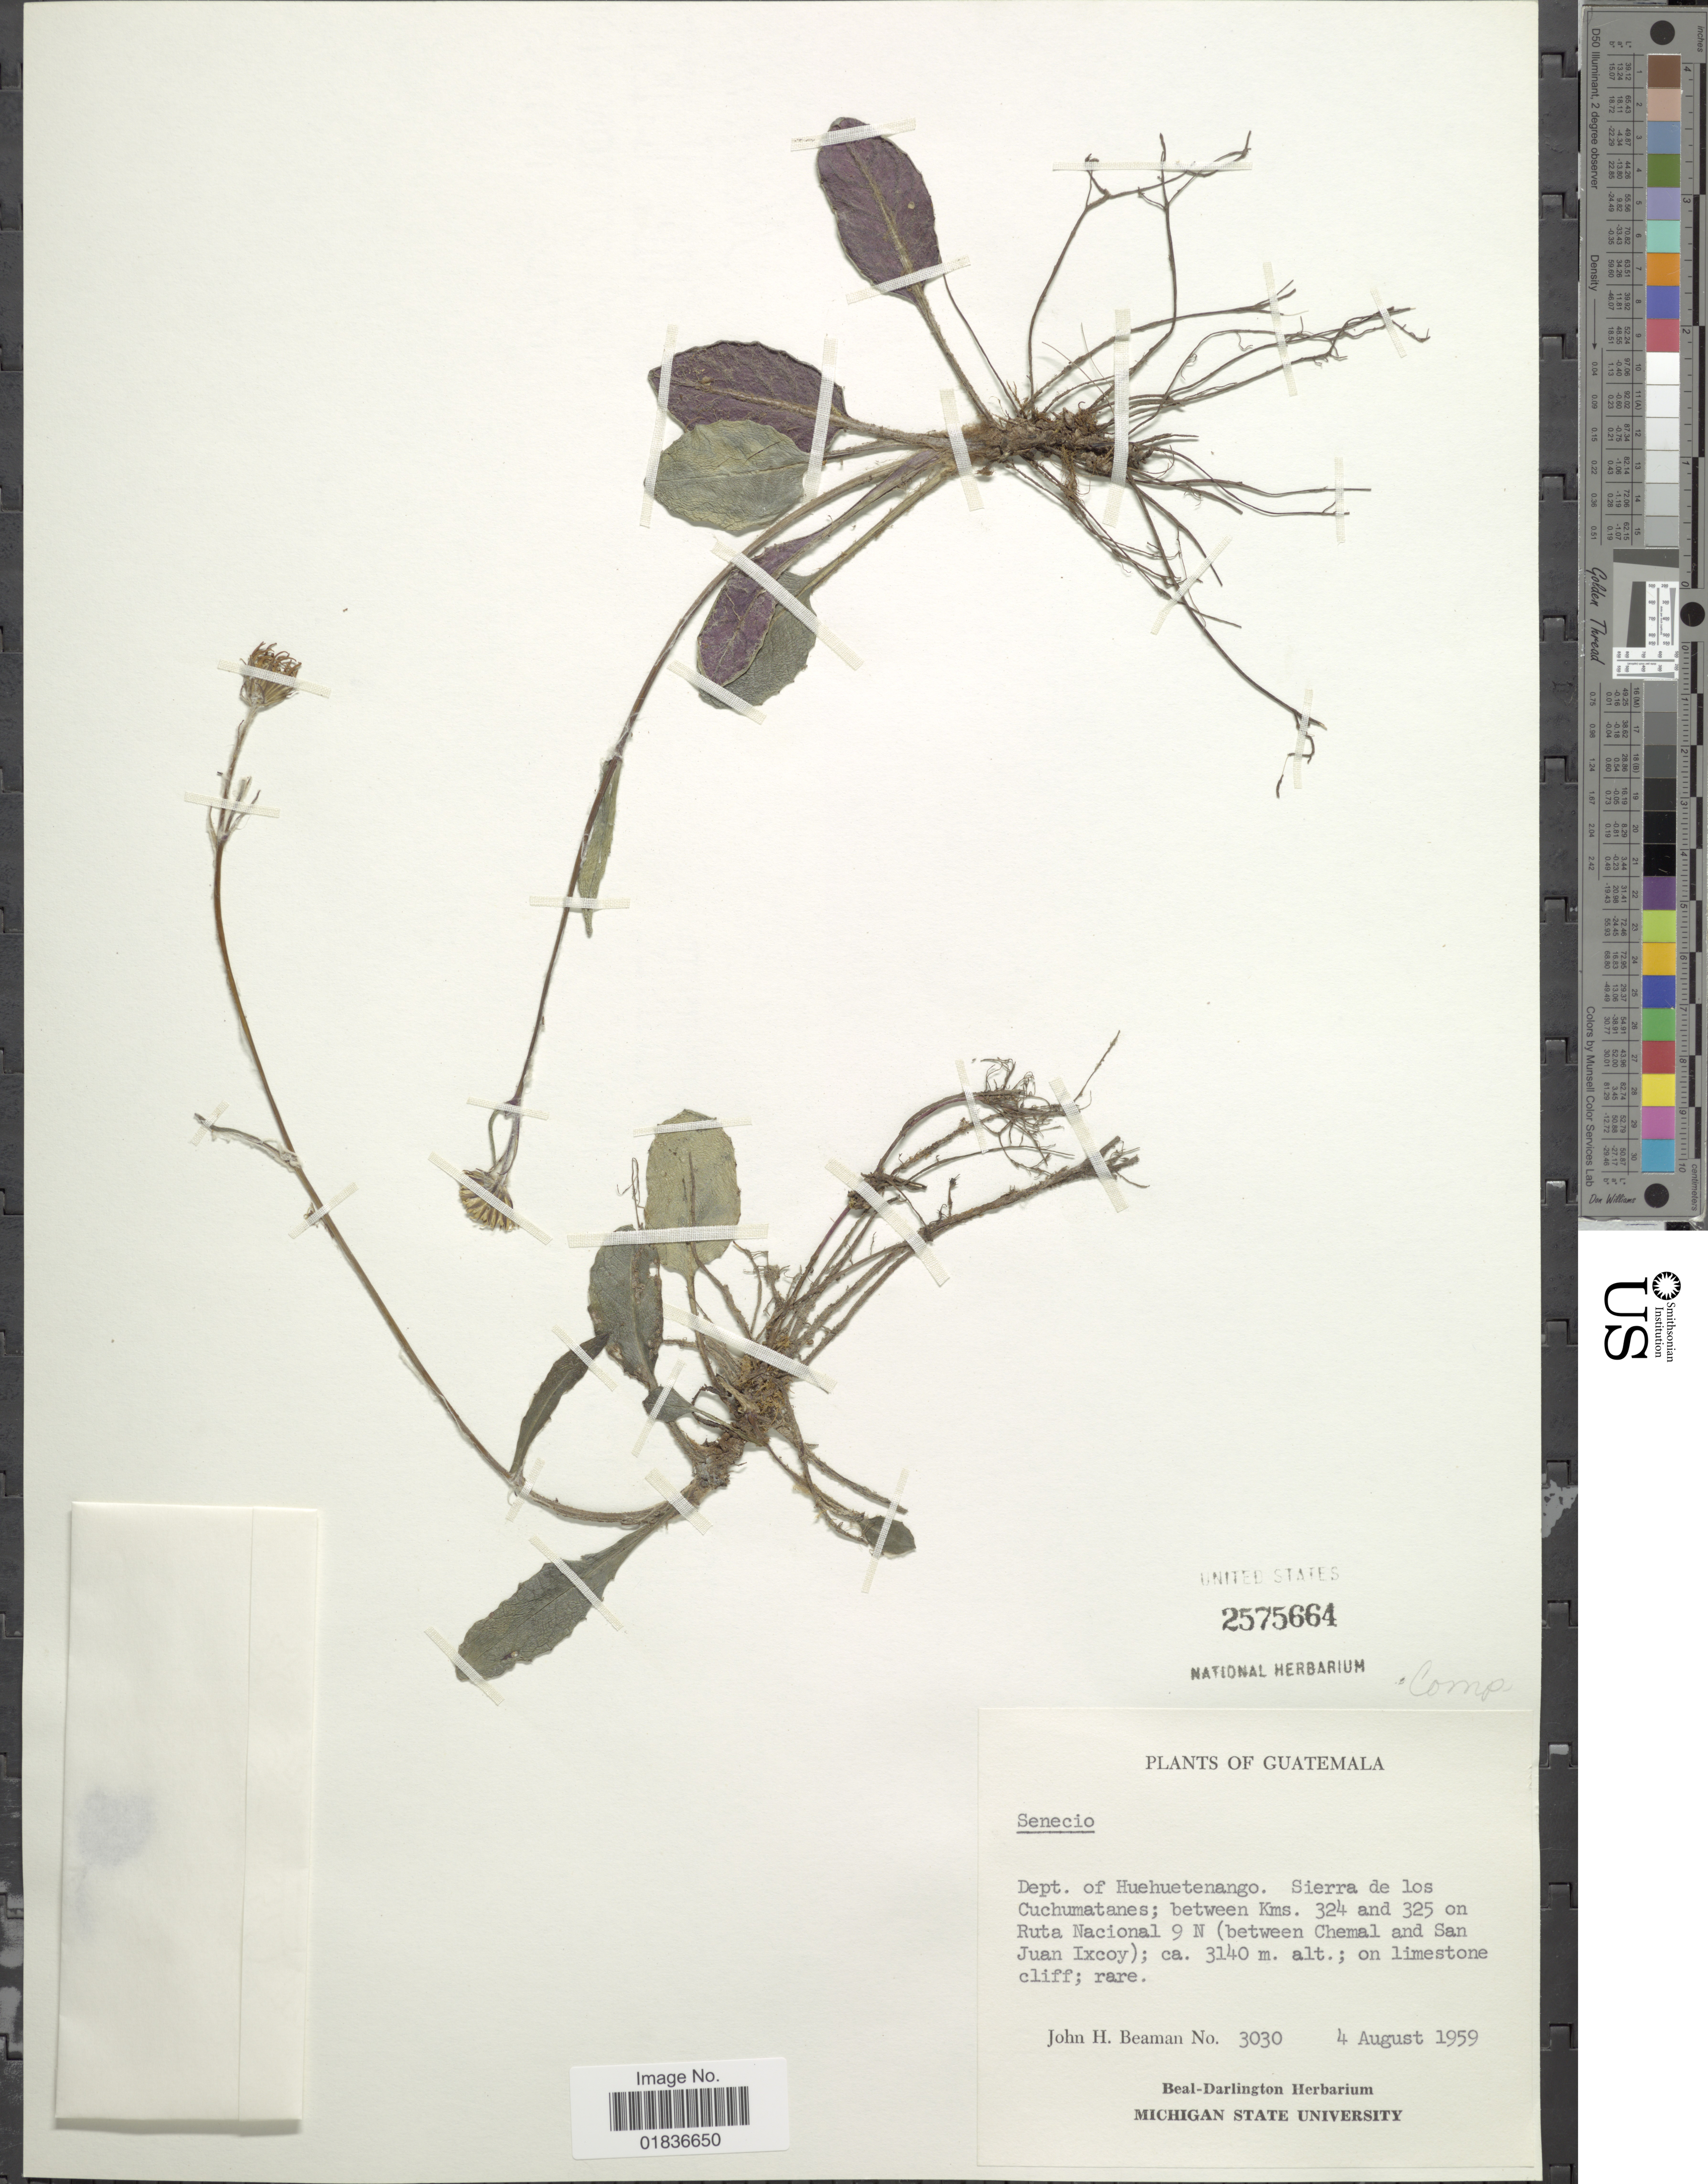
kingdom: Plantae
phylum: Tracheophyta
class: Magnoliopsida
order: Asterales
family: Asteraceae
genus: Senecio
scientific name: Senecio sp.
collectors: J. H. Beaman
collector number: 3030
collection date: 1959-08-04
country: Guatemala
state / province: Huehuetenango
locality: Dept. of Huehuetenango. Sierra de los Cuchumatanes; between Chemal and San Juan Ixcoy)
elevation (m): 3140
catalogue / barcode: US 2575664